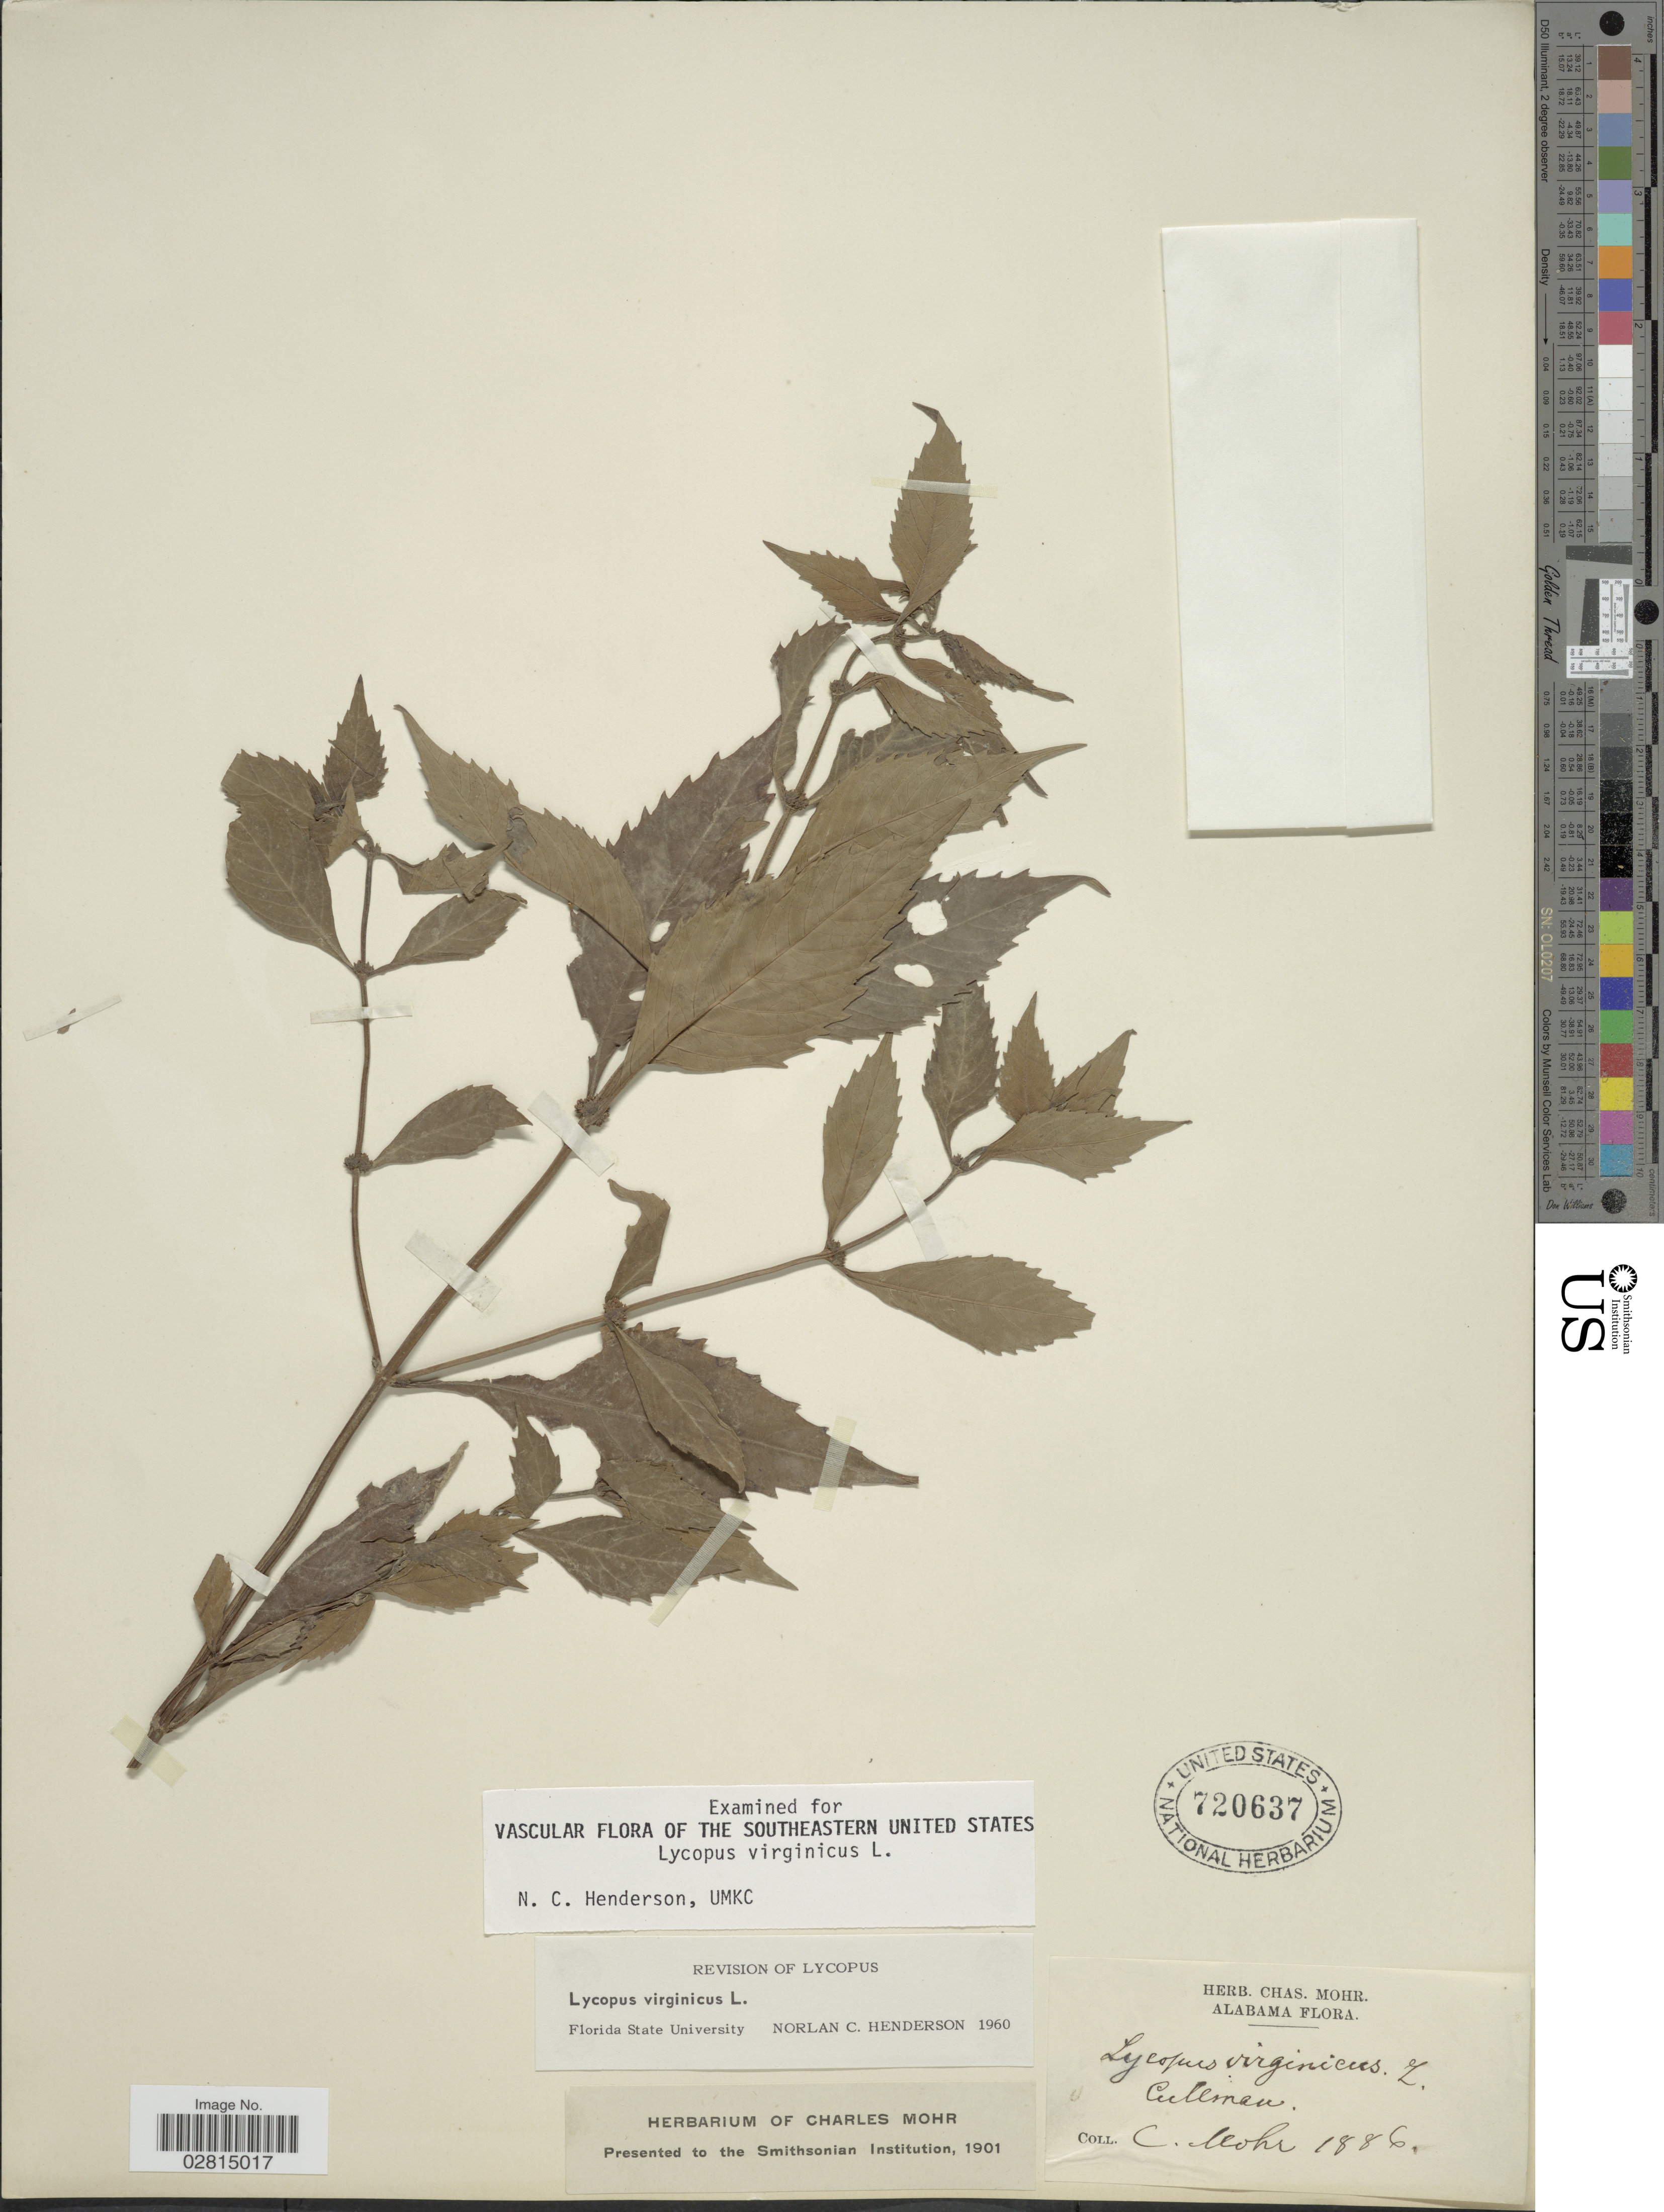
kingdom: Plantae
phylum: Tracheophyta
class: Magnoliopsida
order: Lamiales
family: Lamiaceae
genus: Lycopus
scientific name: Lycopus virginicus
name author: L.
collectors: Mohr, C. T. (herbarium)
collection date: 1886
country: United States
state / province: Alabama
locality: Cullman.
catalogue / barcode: US 720637